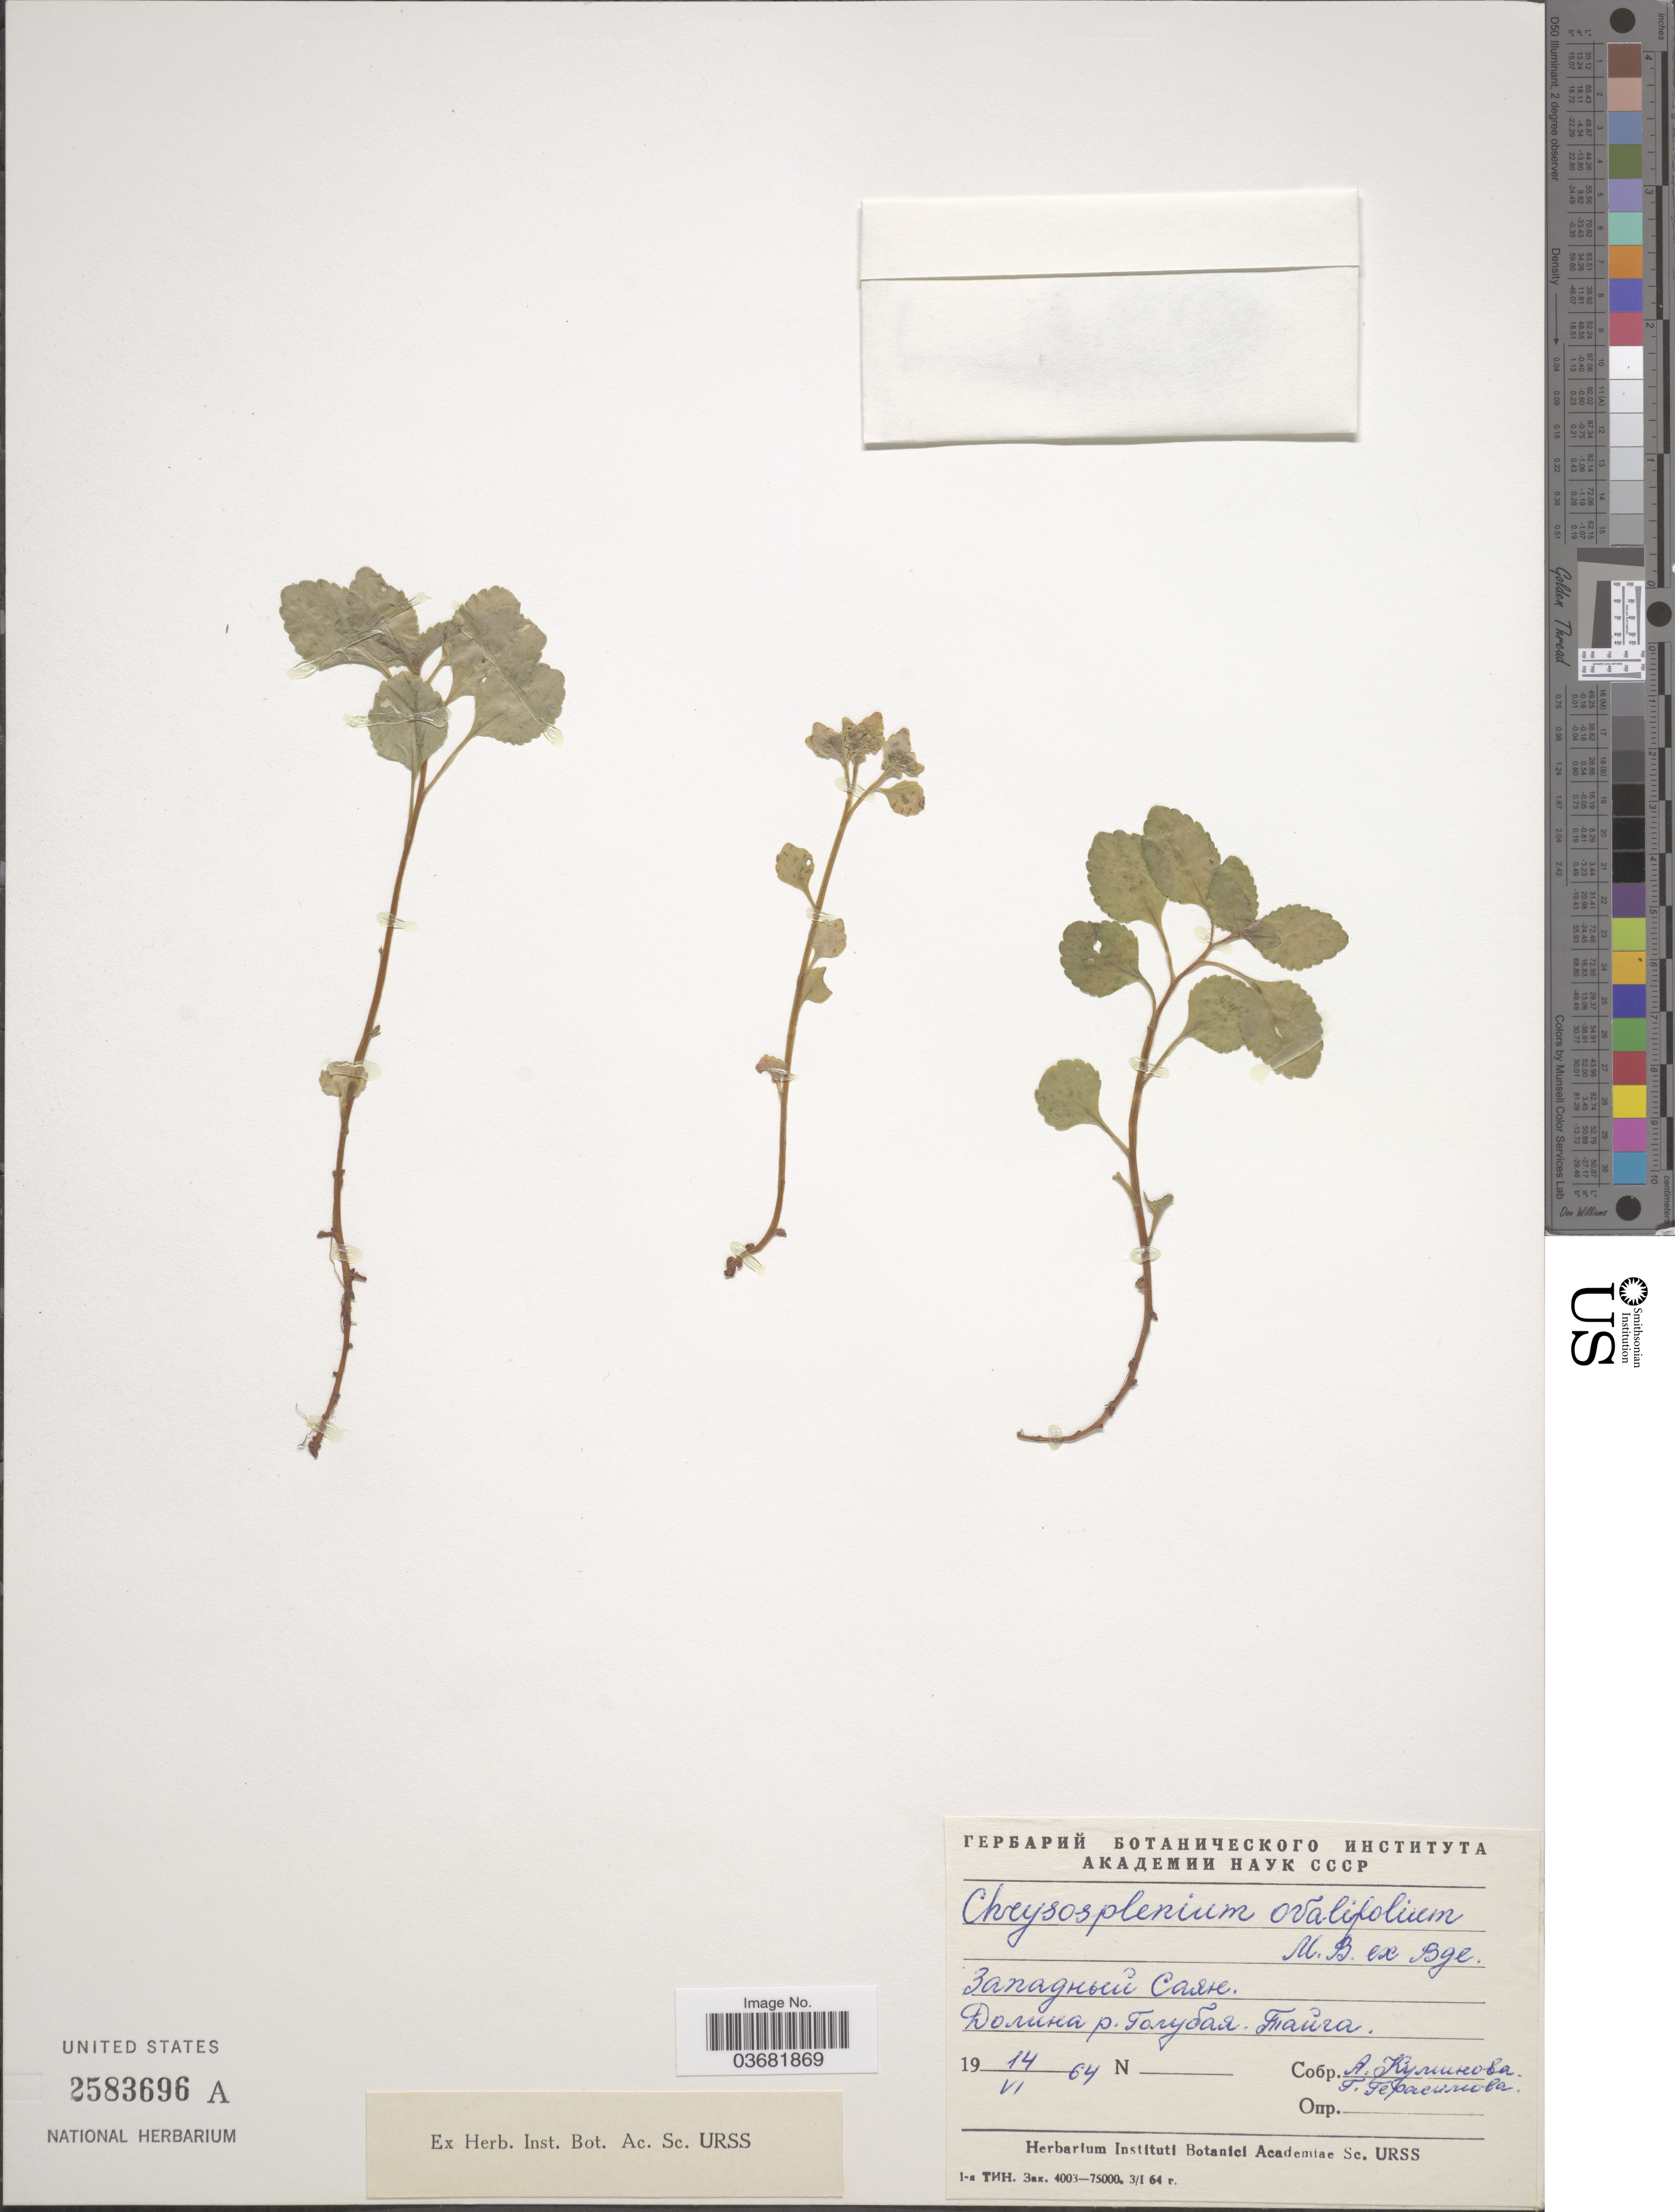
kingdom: Plantae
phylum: Tracheophyta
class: Magnoliopsida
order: Saxifragales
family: Saxifragaceae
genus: Chrysosplenium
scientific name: Chrysosplenium ovalifolium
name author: M. Bieb. ex Bunge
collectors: A. Kuminova & G. Gerasimova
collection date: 1964-06-14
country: Russian Federation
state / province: Khakassia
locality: West Sayan, valley of river Golubaya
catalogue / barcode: US 2583696A